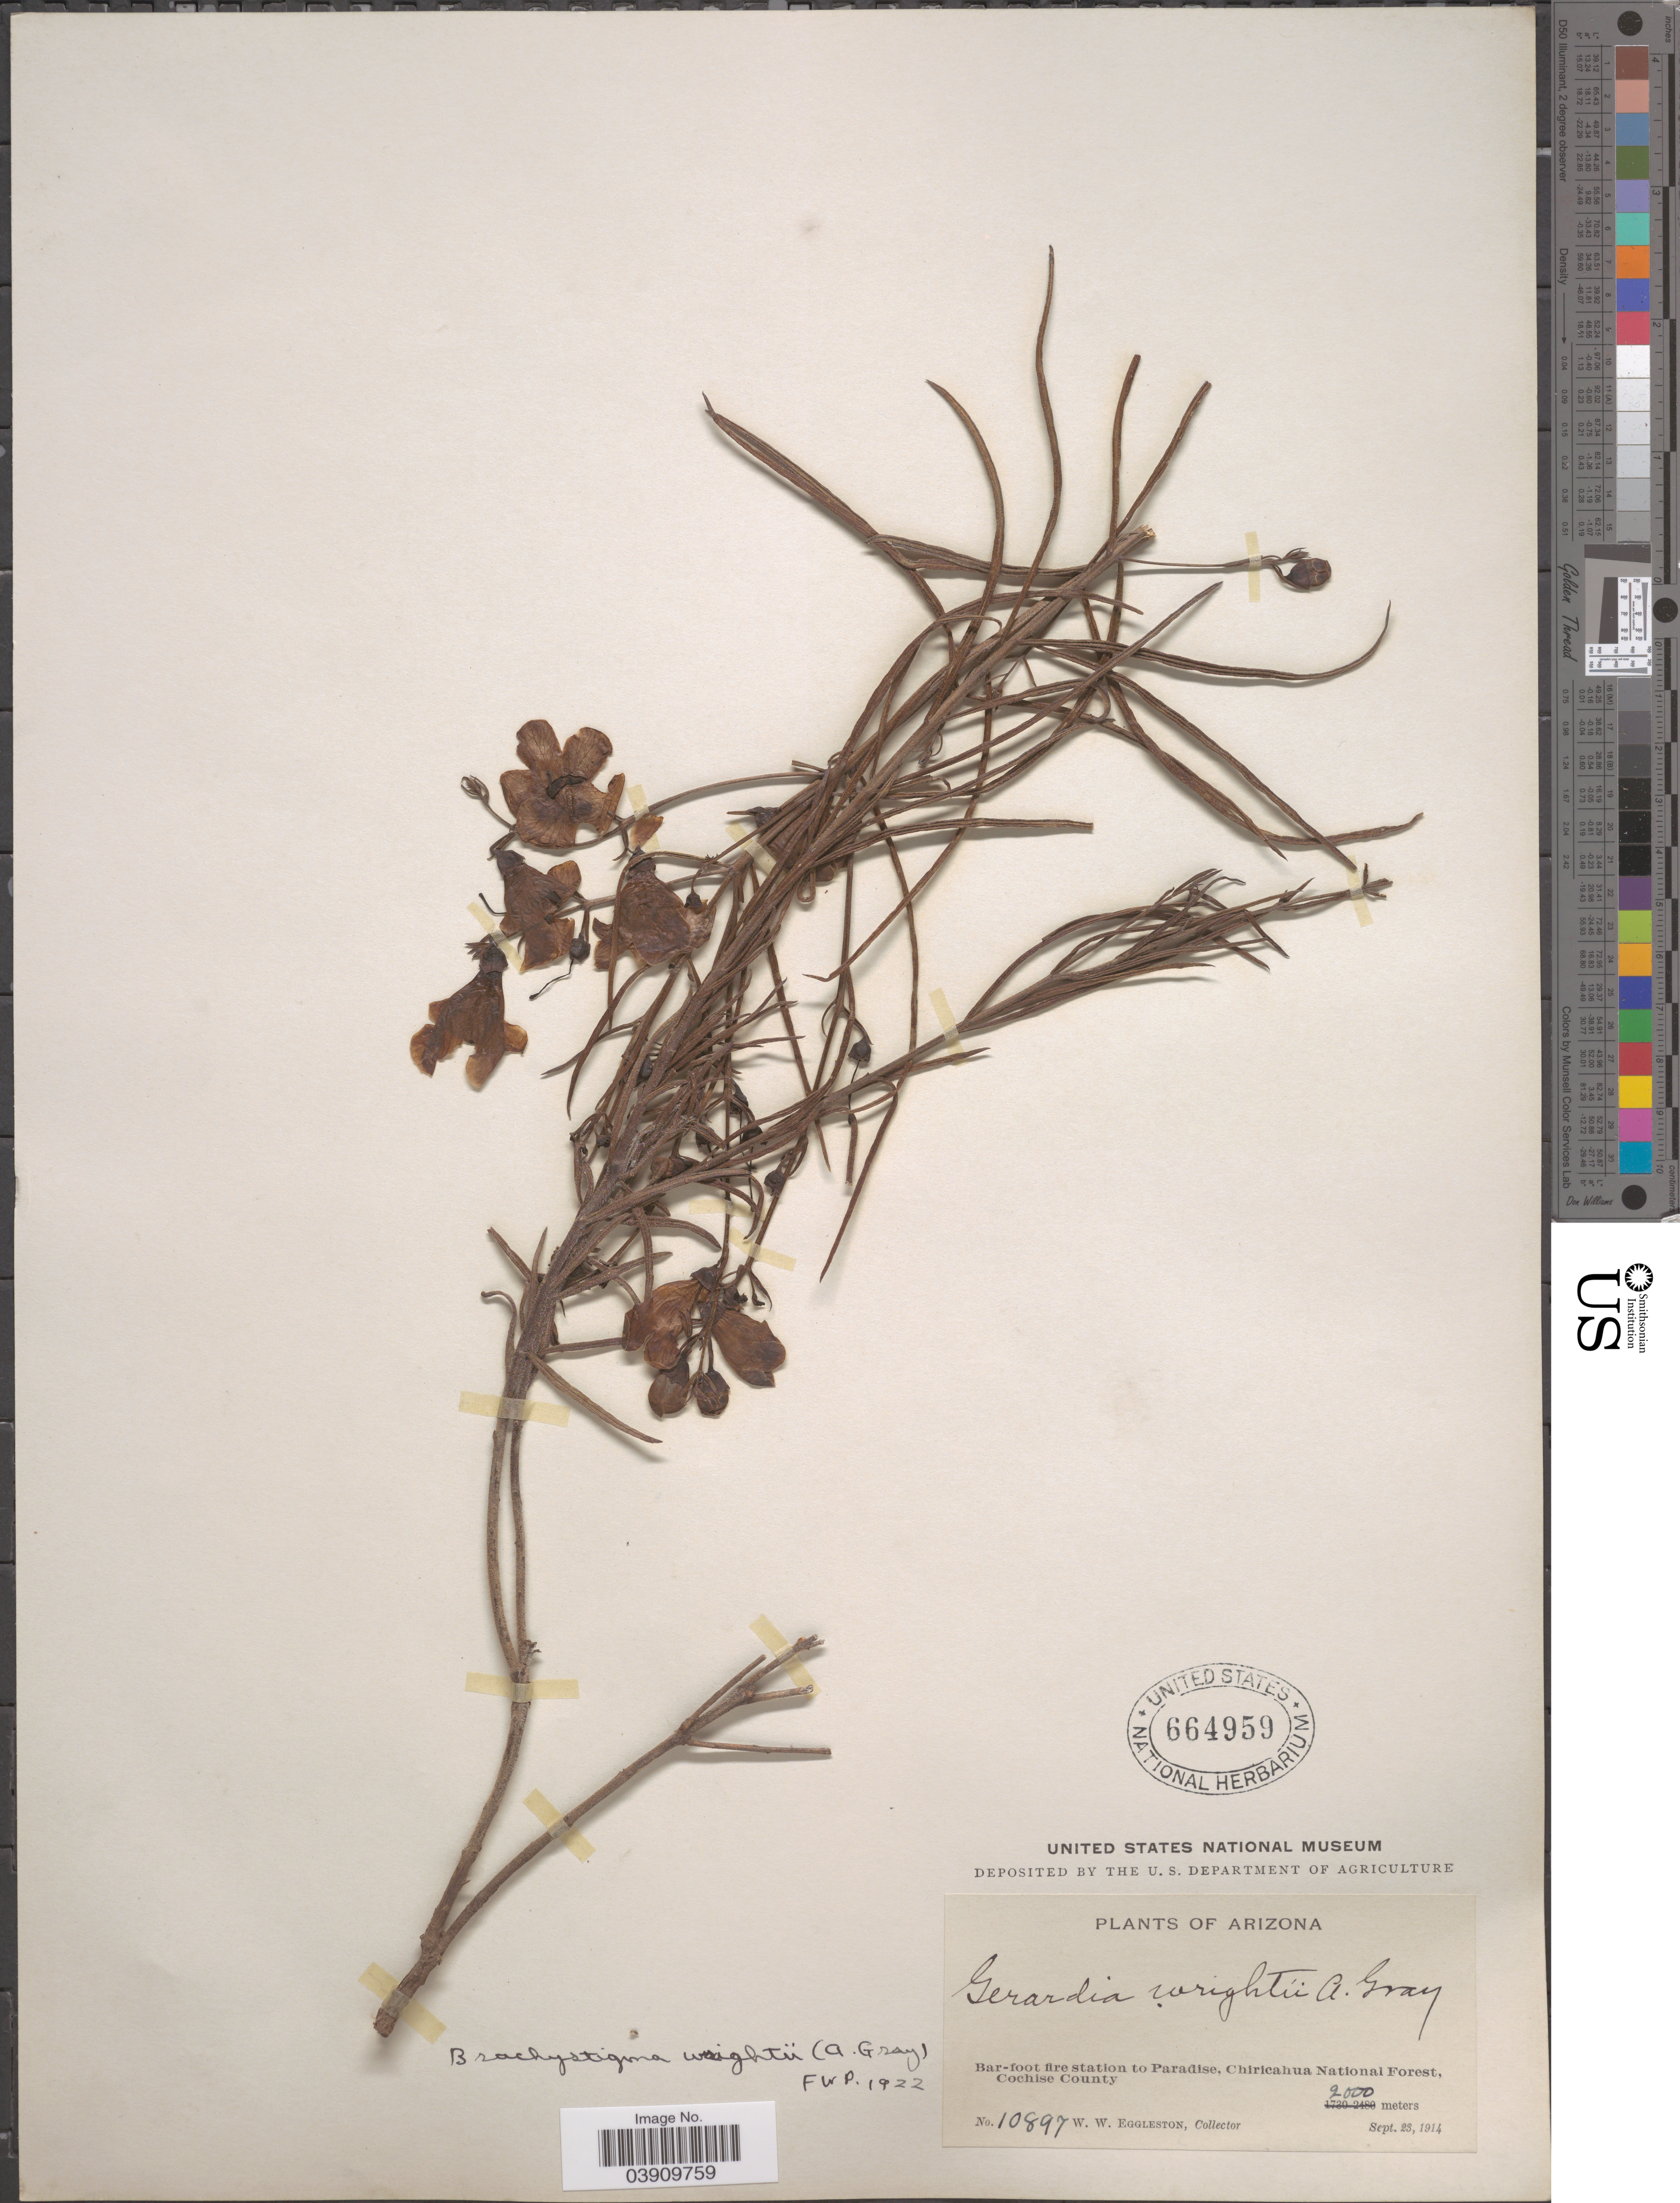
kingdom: Plantae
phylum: Tracheophyta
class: Magnoliopsida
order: Lamiales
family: Orobanchaceae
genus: Brachystigma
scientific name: Brachystigma wrightii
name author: (A. Gray) Pennell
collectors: W. W. Eggleston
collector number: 10897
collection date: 1914-09-23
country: United States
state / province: Arizona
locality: Bar-foot fire station to Pardise, Chiricahua National Forest, Cochise County.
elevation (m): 2000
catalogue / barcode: US 664959